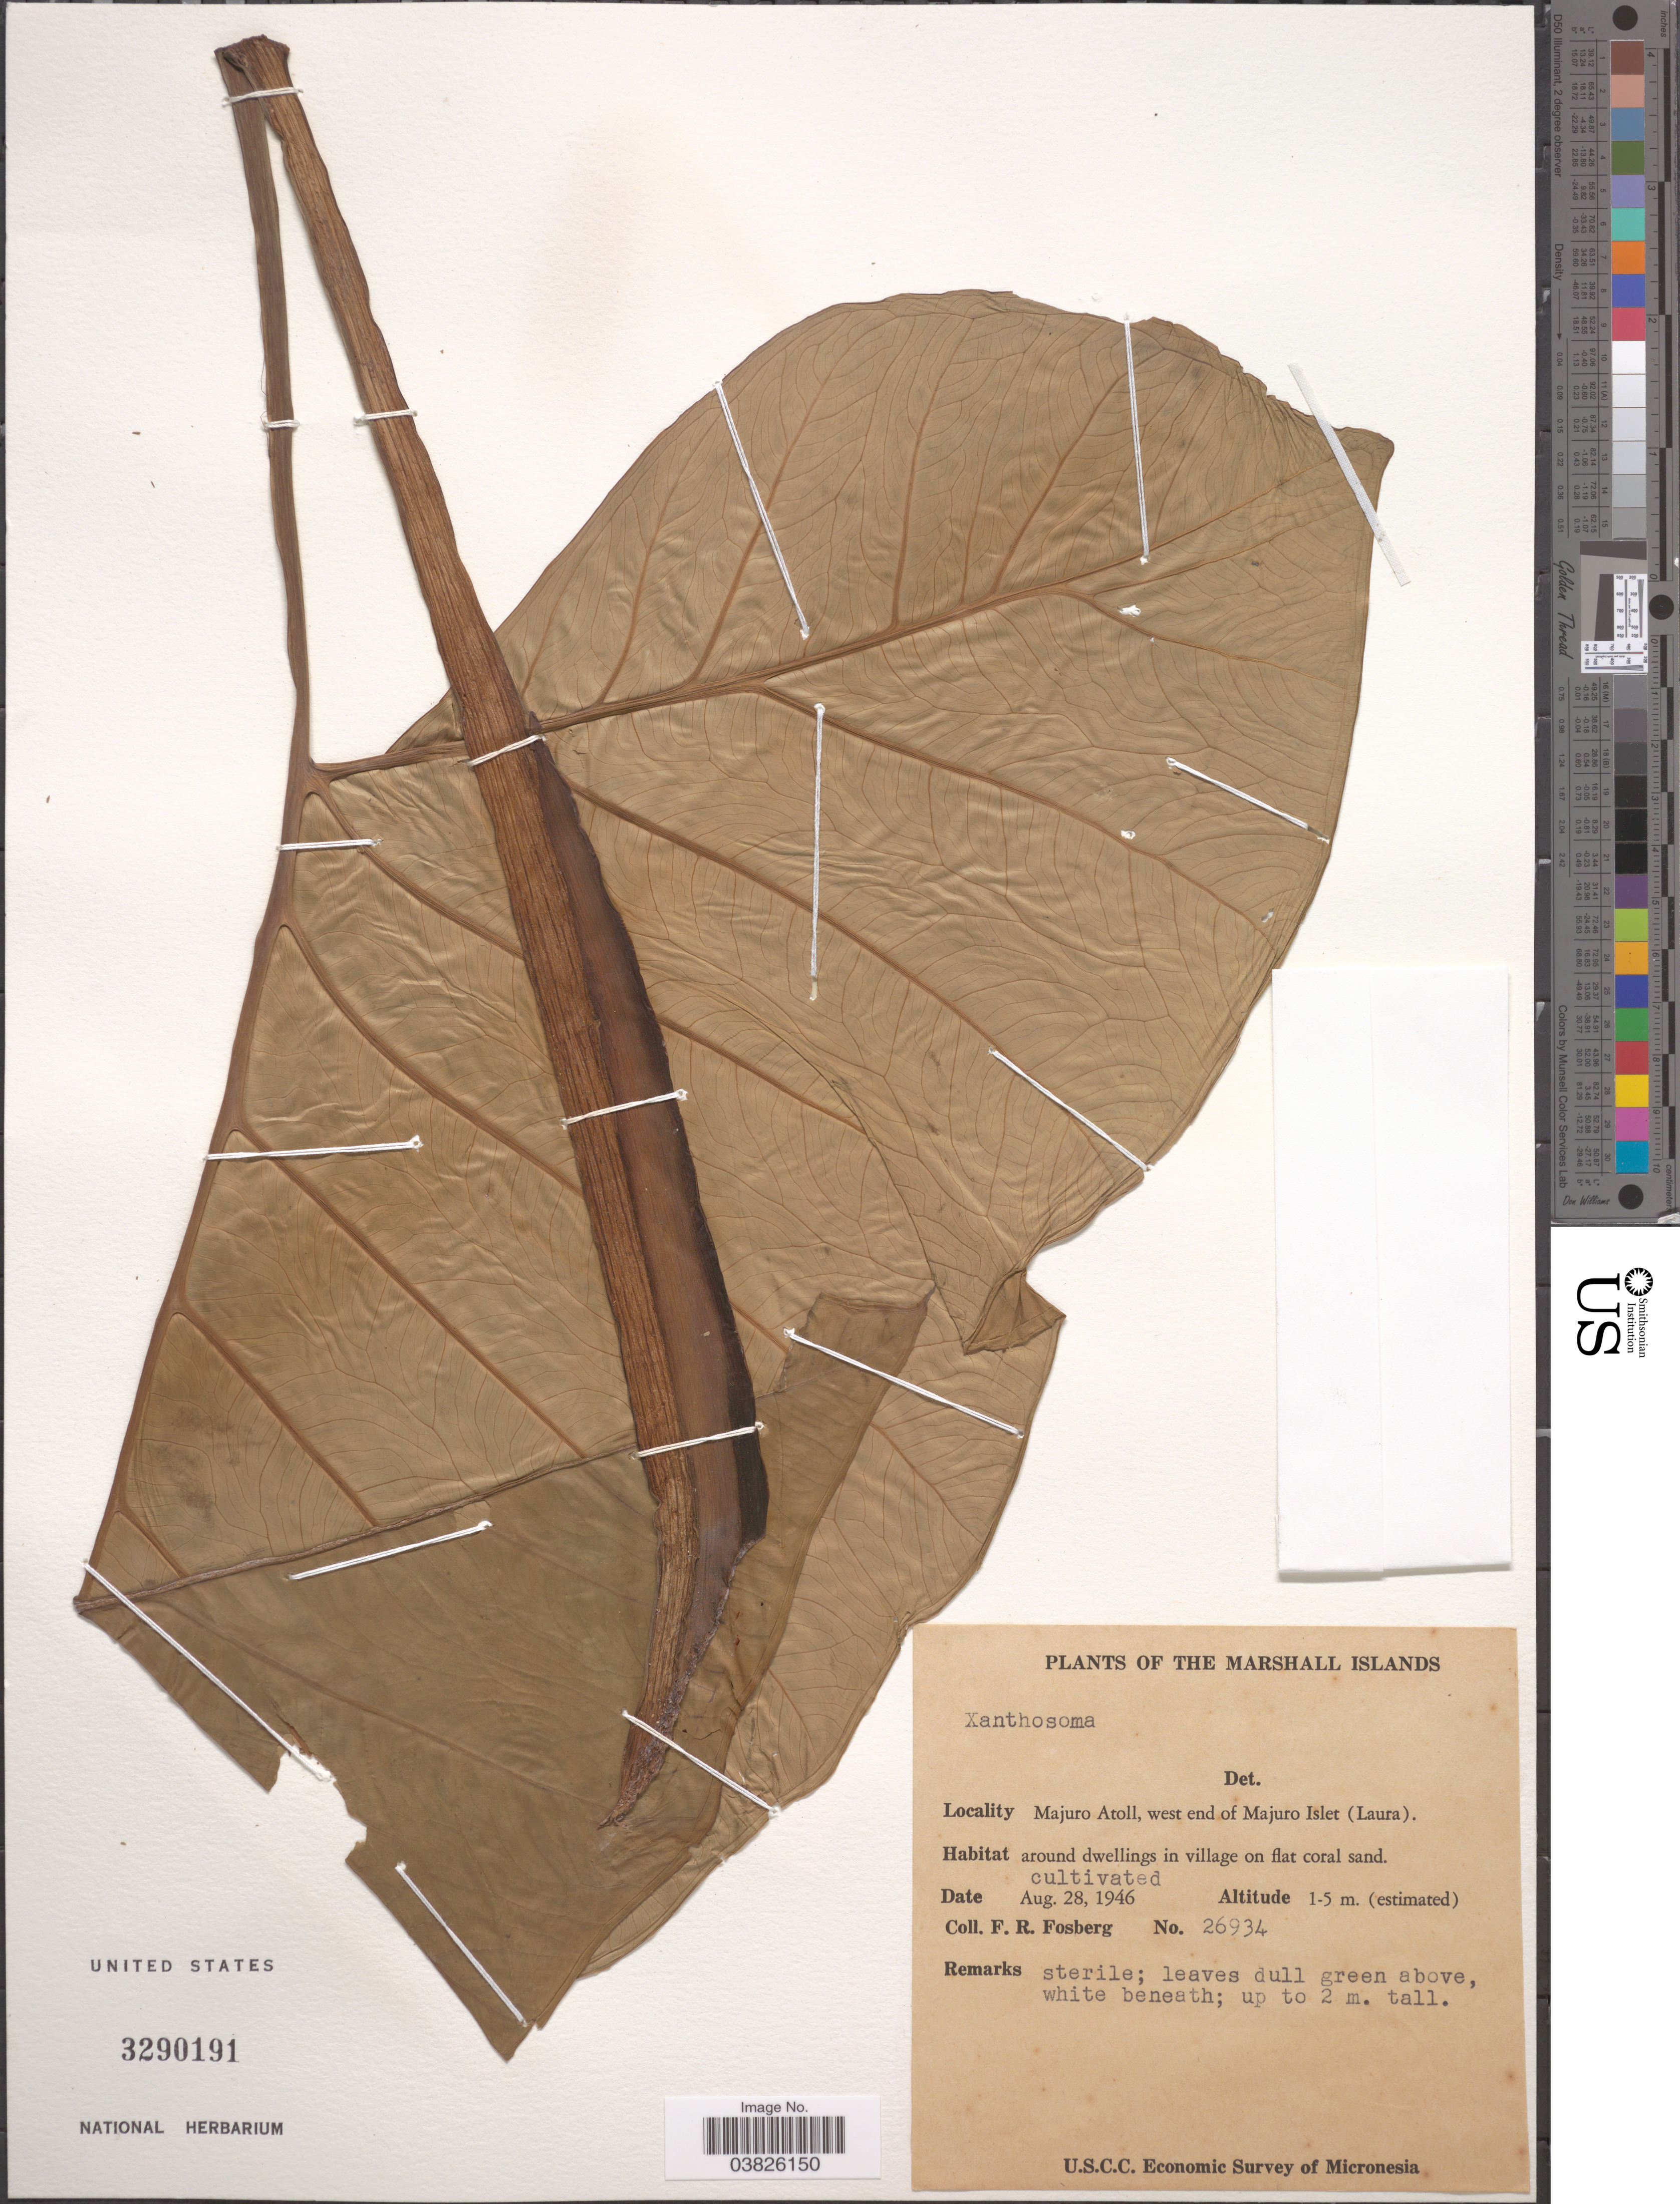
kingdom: Plantae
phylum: Tracheophyta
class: Liliopsida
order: Alismatales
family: Araceae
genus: Xanthosoma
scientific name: Xanthosoma sp.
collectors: F. R. Fosberg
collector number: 26934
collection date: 1946-08-28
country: Marshall Islands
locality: Majuro Atoll, west end of Majuro Islet (Laura).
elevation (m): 1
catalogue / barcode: US 3290191